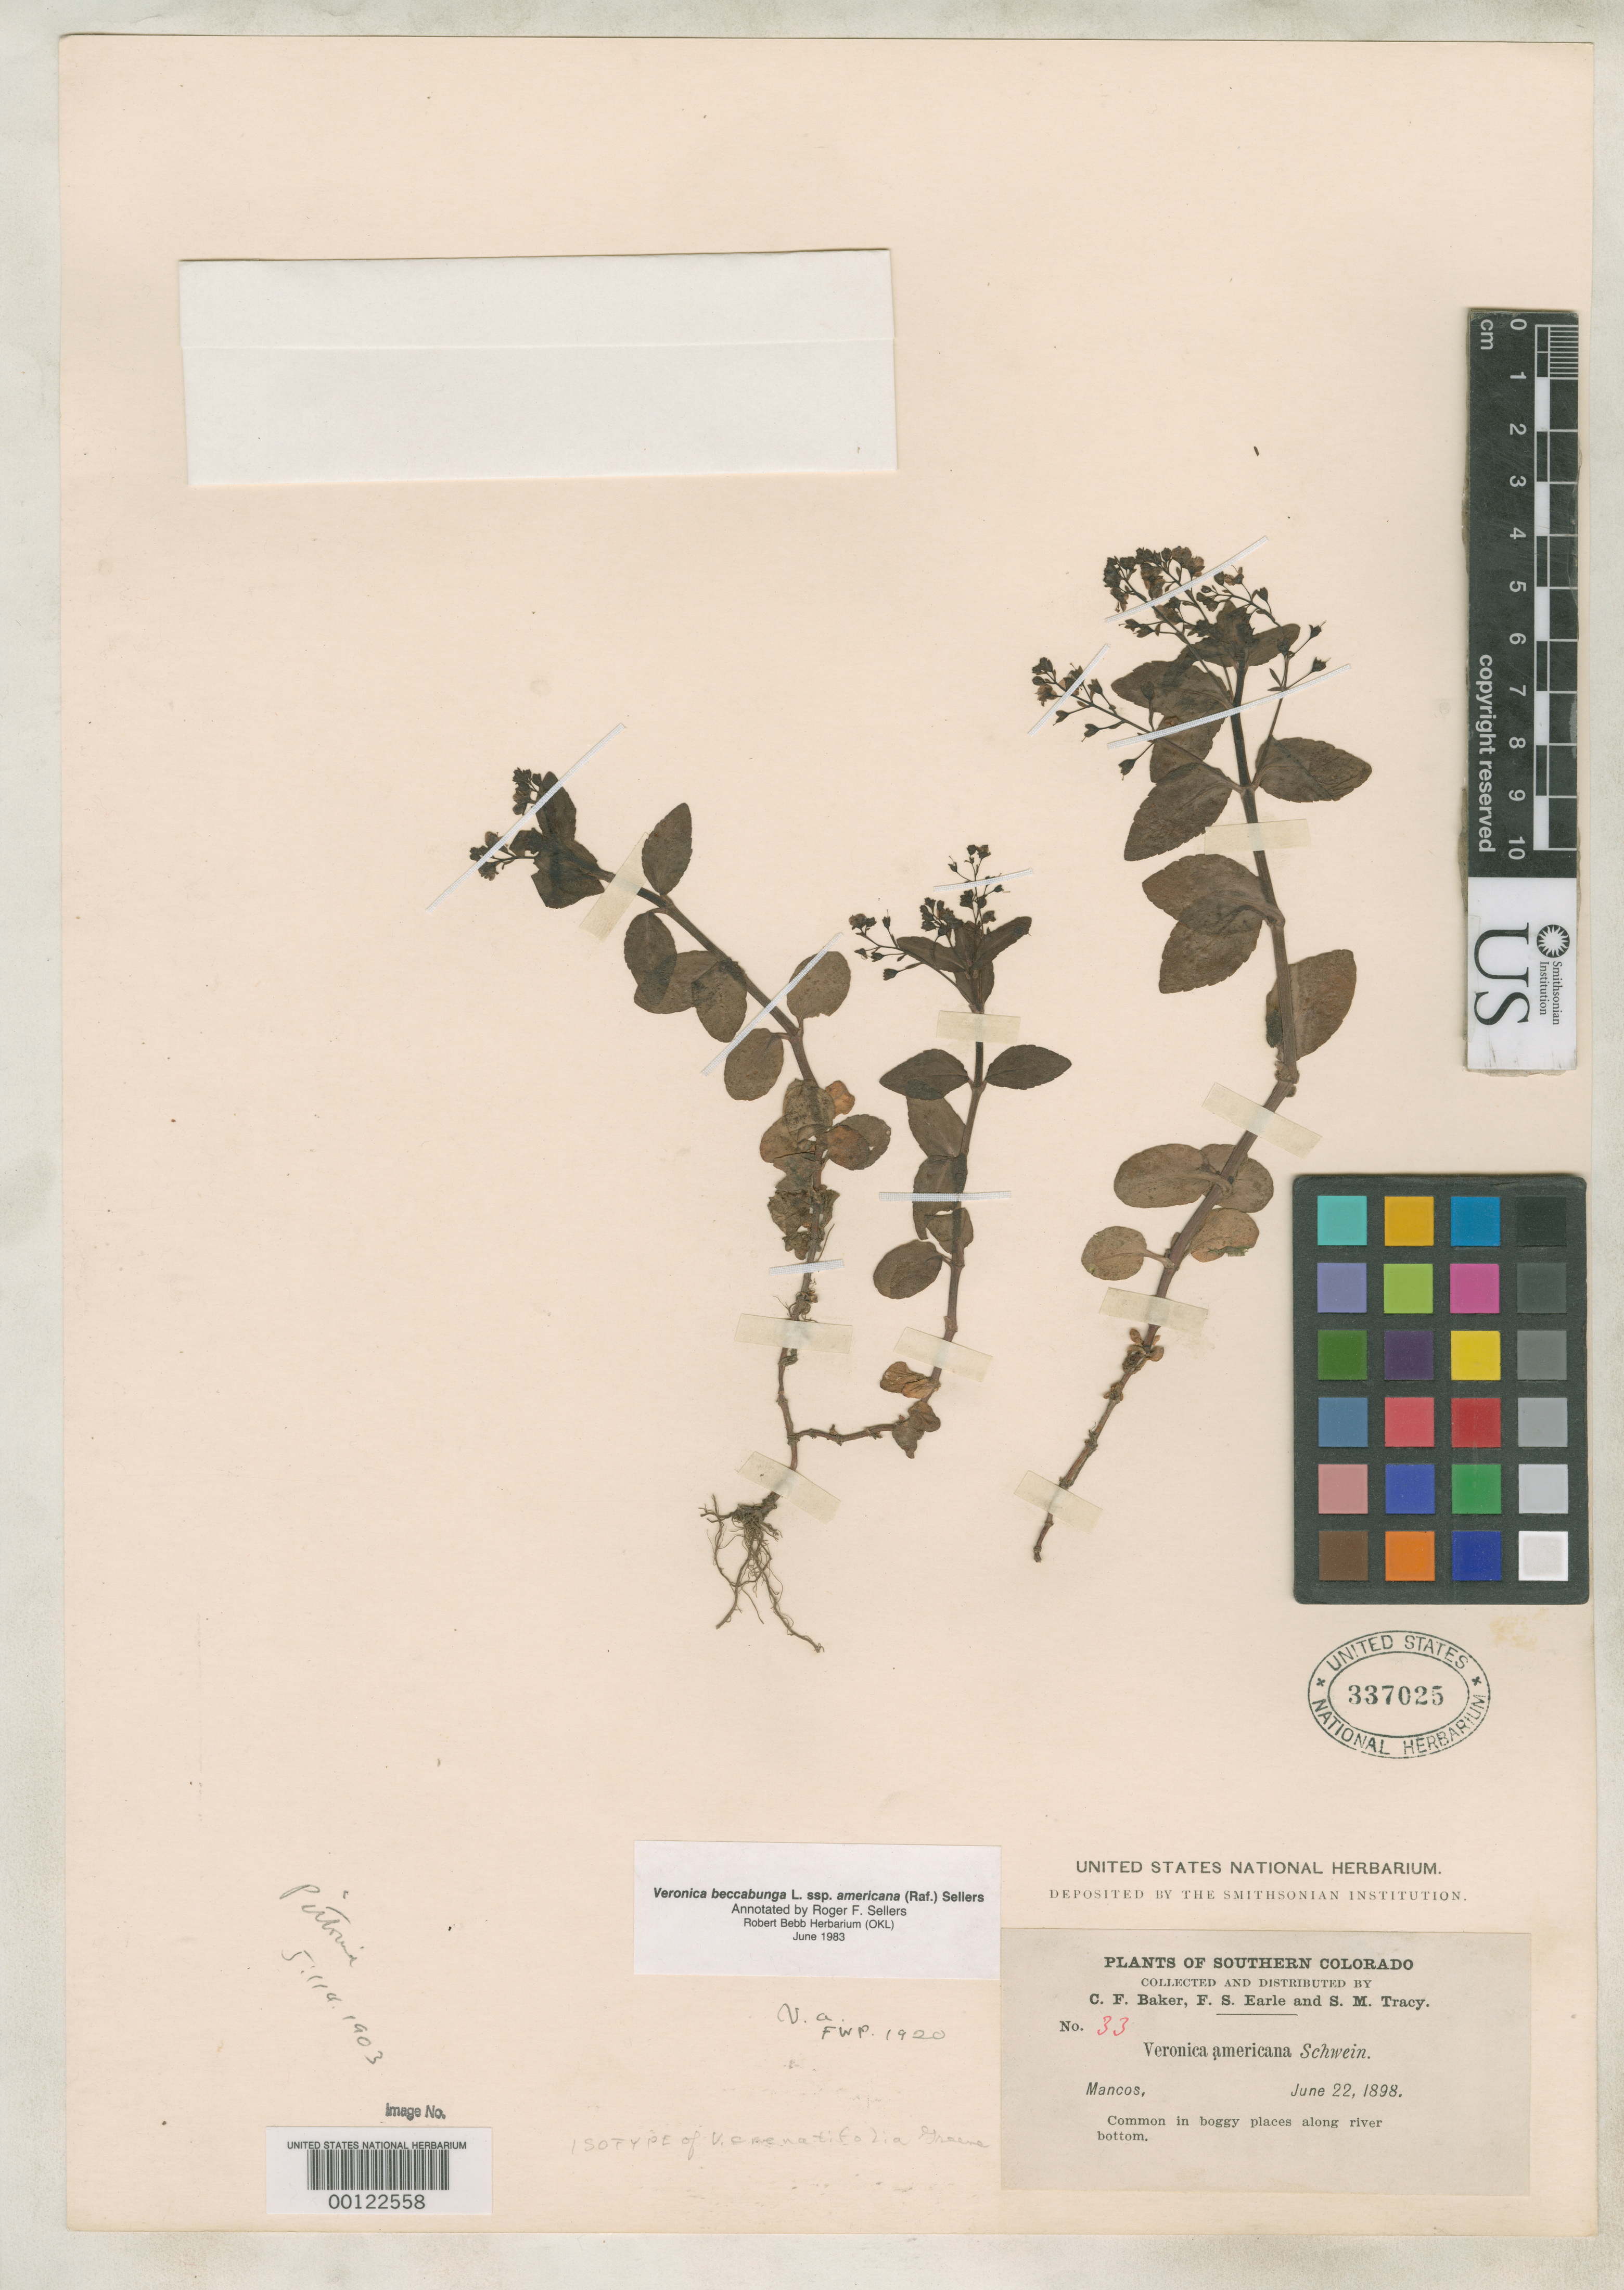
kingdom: Plantae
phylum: Tracheophyta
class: Magnoliopsida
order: Lamiales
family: Plantaginaceae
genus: Veronica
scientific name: Veronica crenatifolia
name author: Greene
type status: Isotype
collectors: C. F. Baker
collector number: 33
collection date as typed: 22 Jun 1898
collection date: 1898-06-22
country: United States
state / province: Colorado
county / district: Montezuma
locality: Mancos.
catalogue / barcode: US 337025